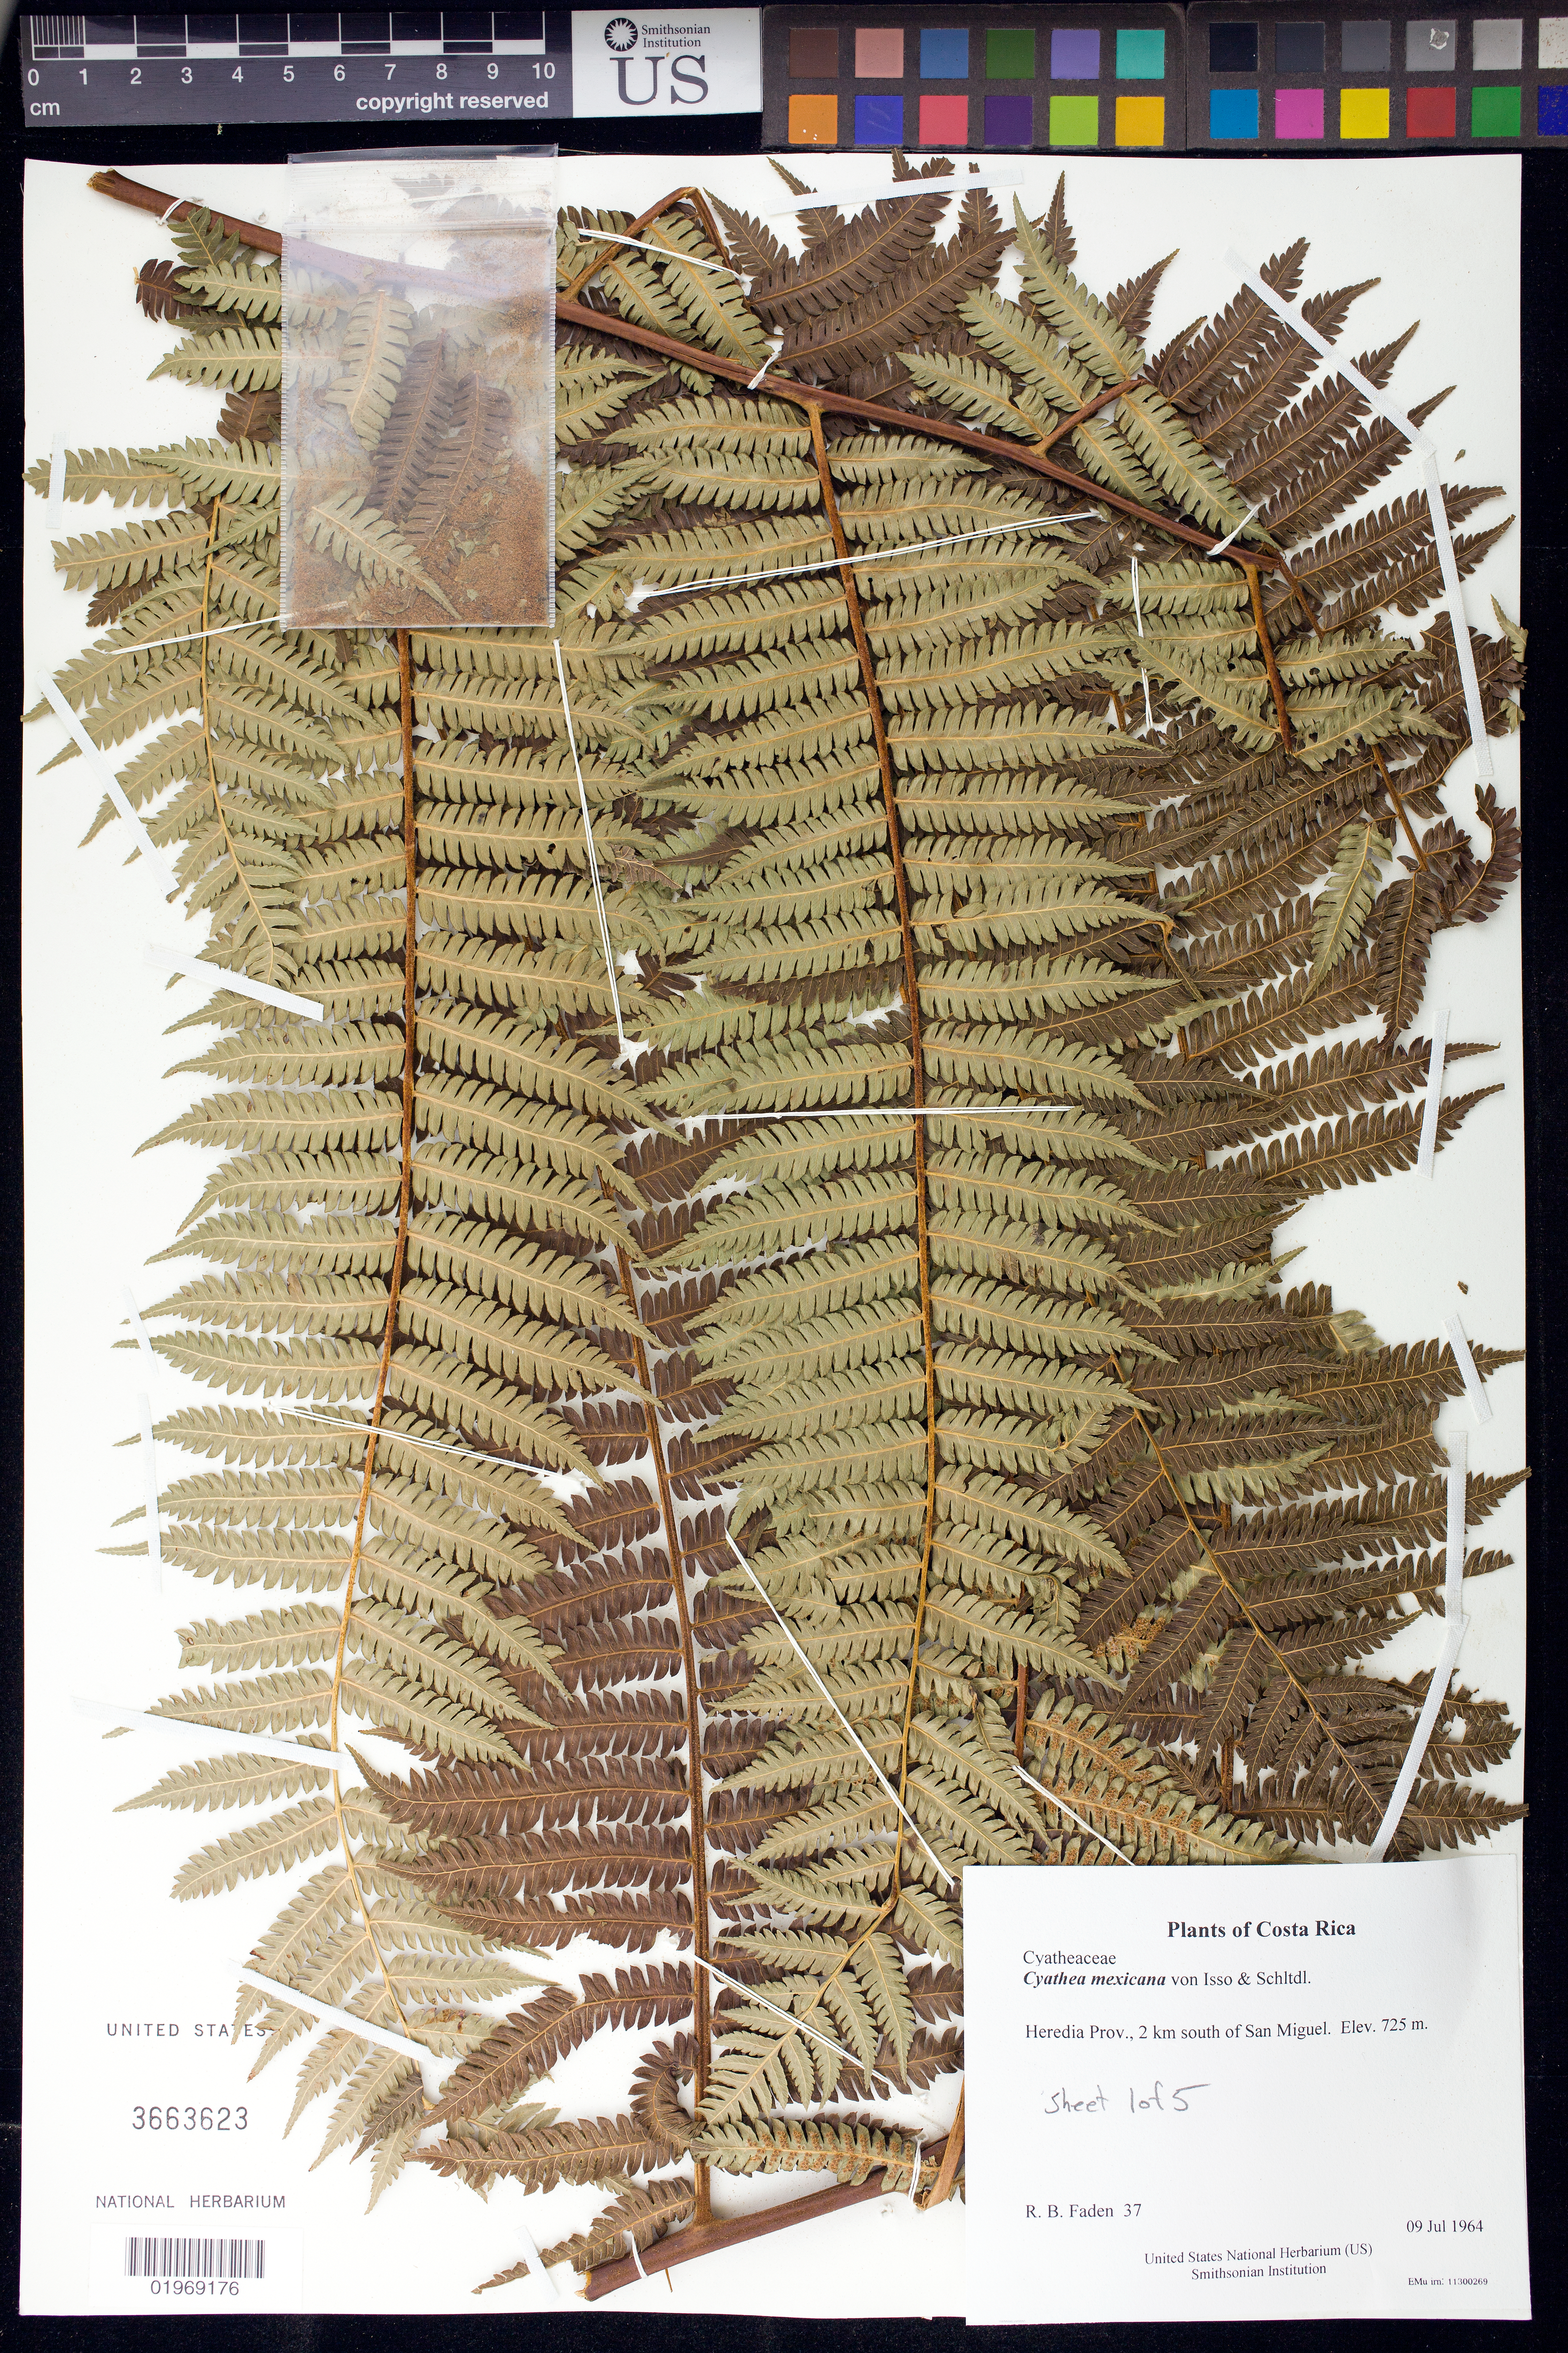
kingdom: Plantae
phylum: Tracheophyta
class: Polypodiopsida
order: Cyatheales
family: Cyatheaceae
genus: Cyathea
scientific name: Cyathea mexicana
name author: Schltdl. & Cham.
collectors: R. B. Faden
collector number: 37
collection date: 1964-07-09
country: Costa Rica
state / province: Heredia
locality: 2 km south of San Miguel.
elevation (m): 725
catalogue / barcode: US 3663623